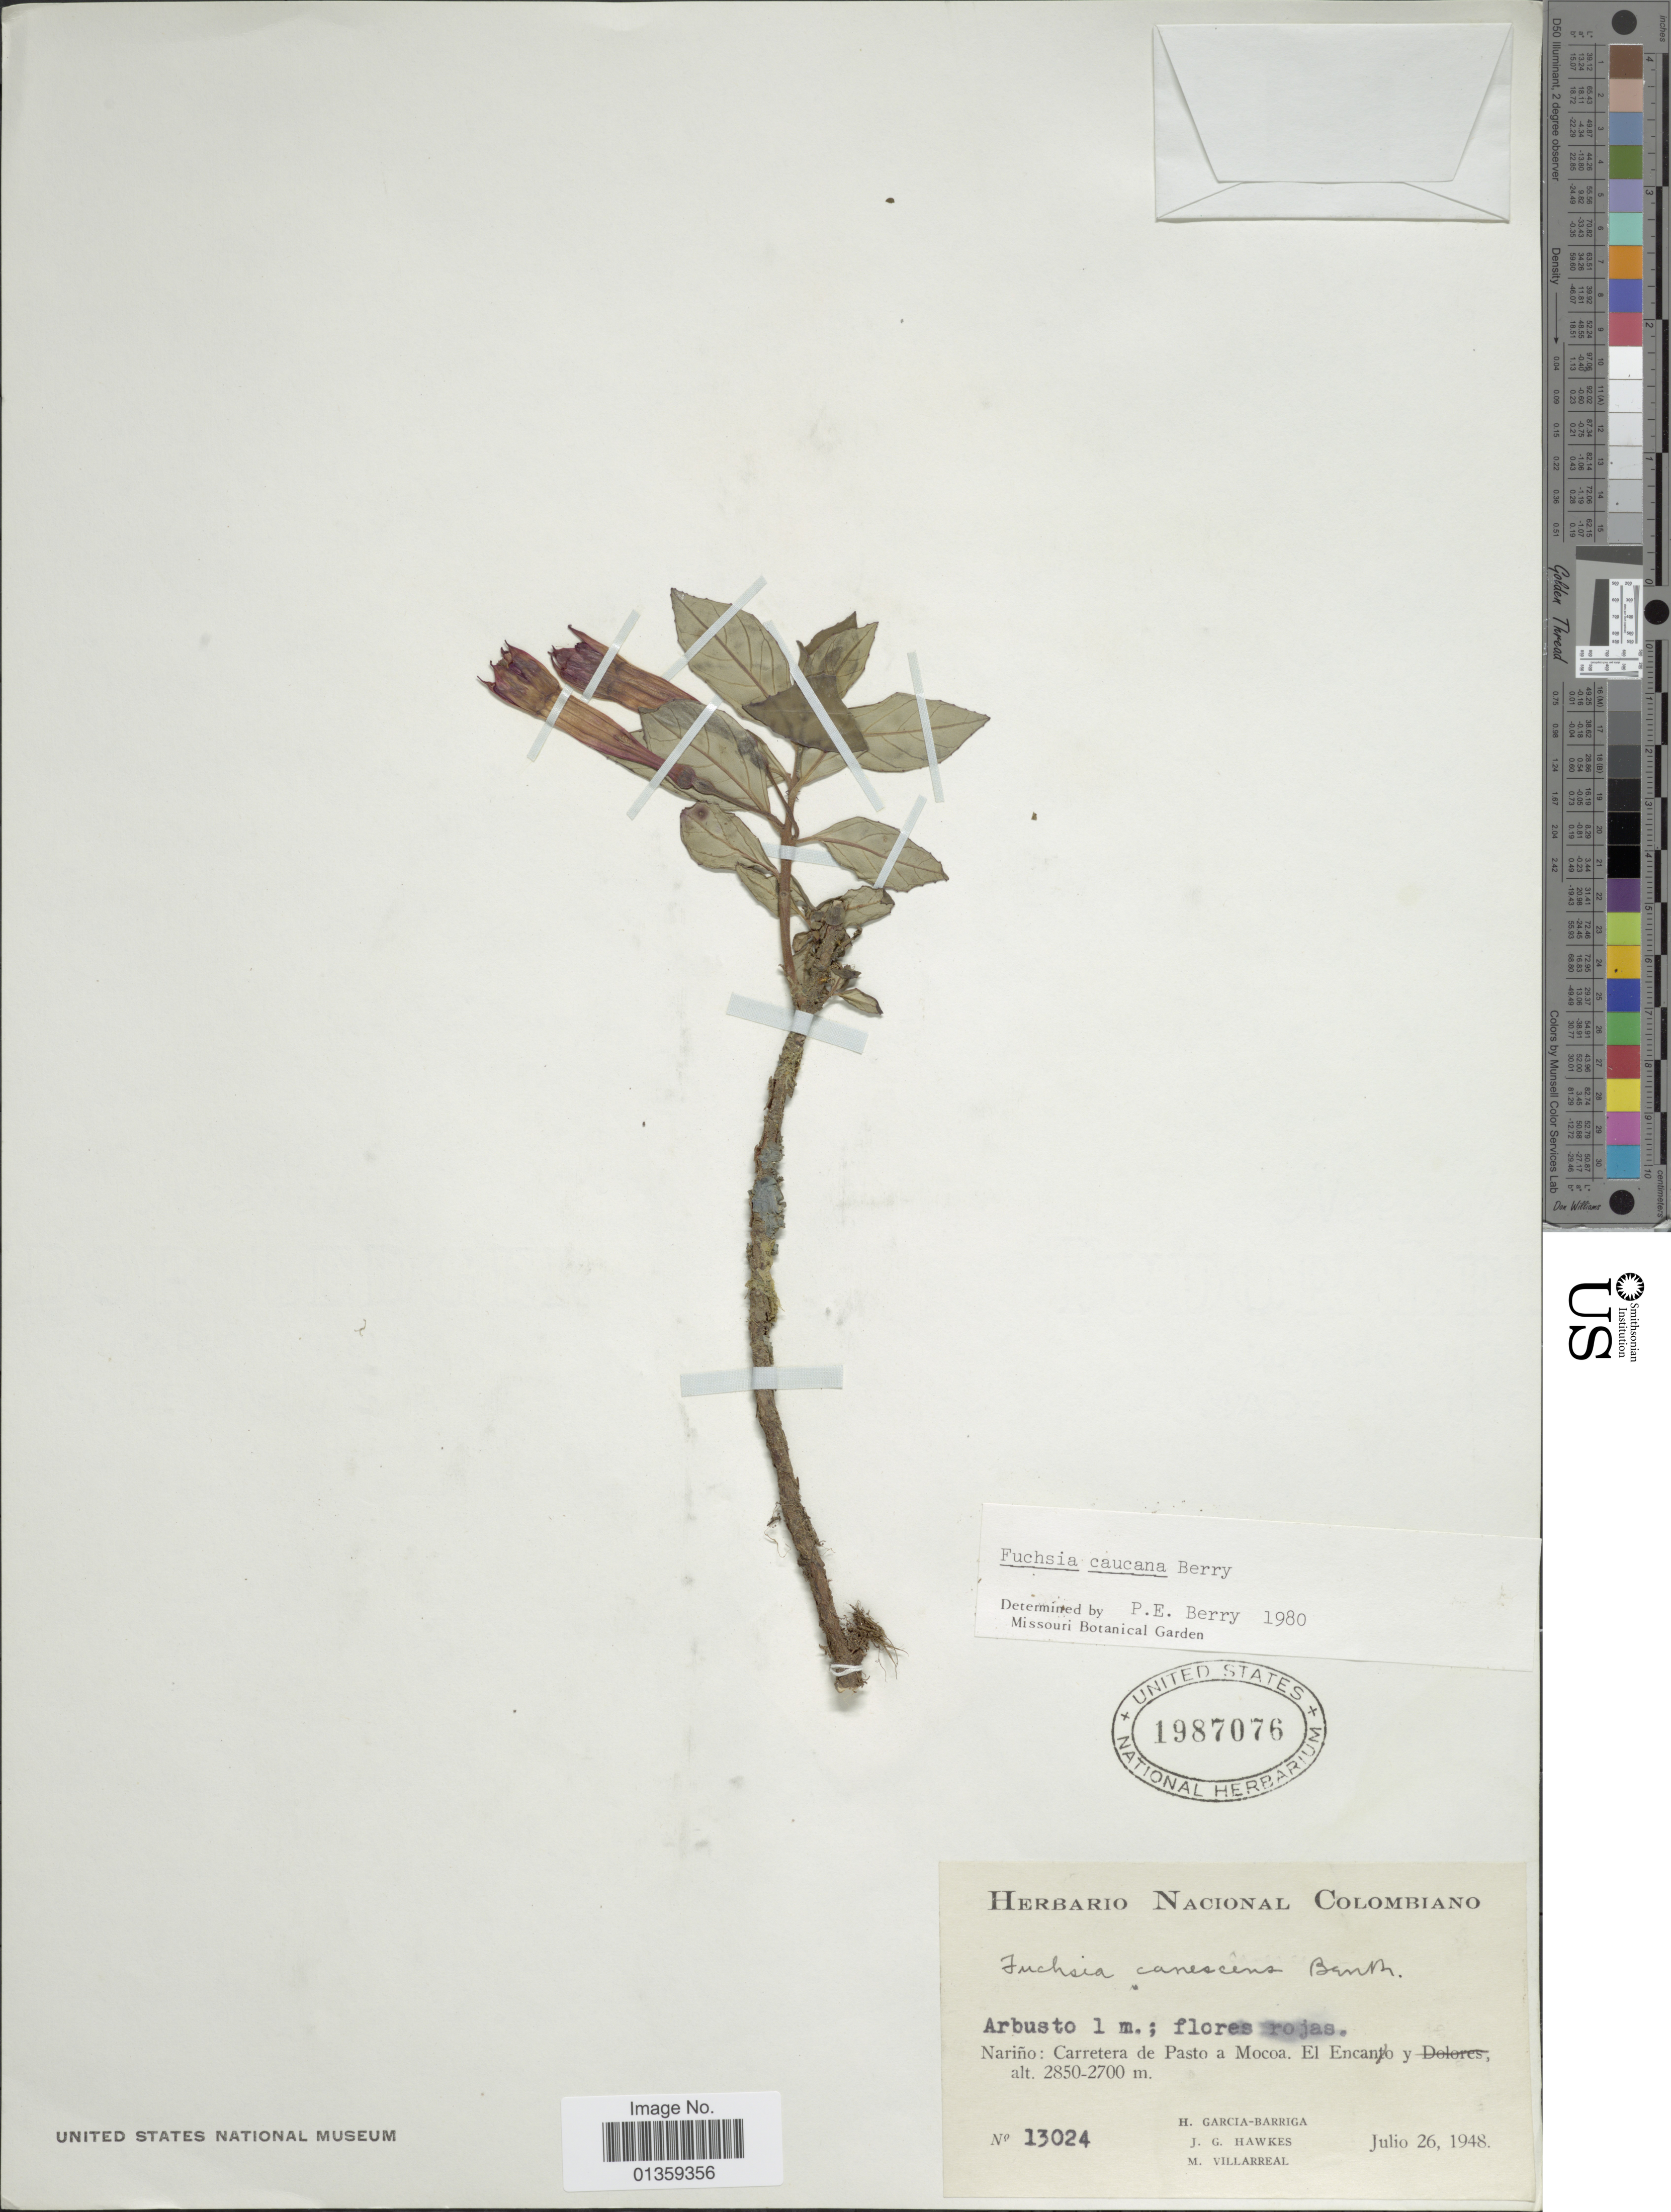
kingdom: Plantae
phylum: Tracheophyta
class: Magnoliopsida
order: Myrtales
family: Onagraceae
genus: Fuchsia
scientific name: Fuchsia caucana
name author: P.E. Berry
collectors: H. García Barriga, J. Hawkes & M. Villarreal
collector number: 13024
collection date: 1948-07-26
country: Colombia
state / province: Nariño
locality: Carretera de Pasto a Mocoa. El Encanto [interpreted]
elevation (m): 2700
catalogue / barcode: US 1987076